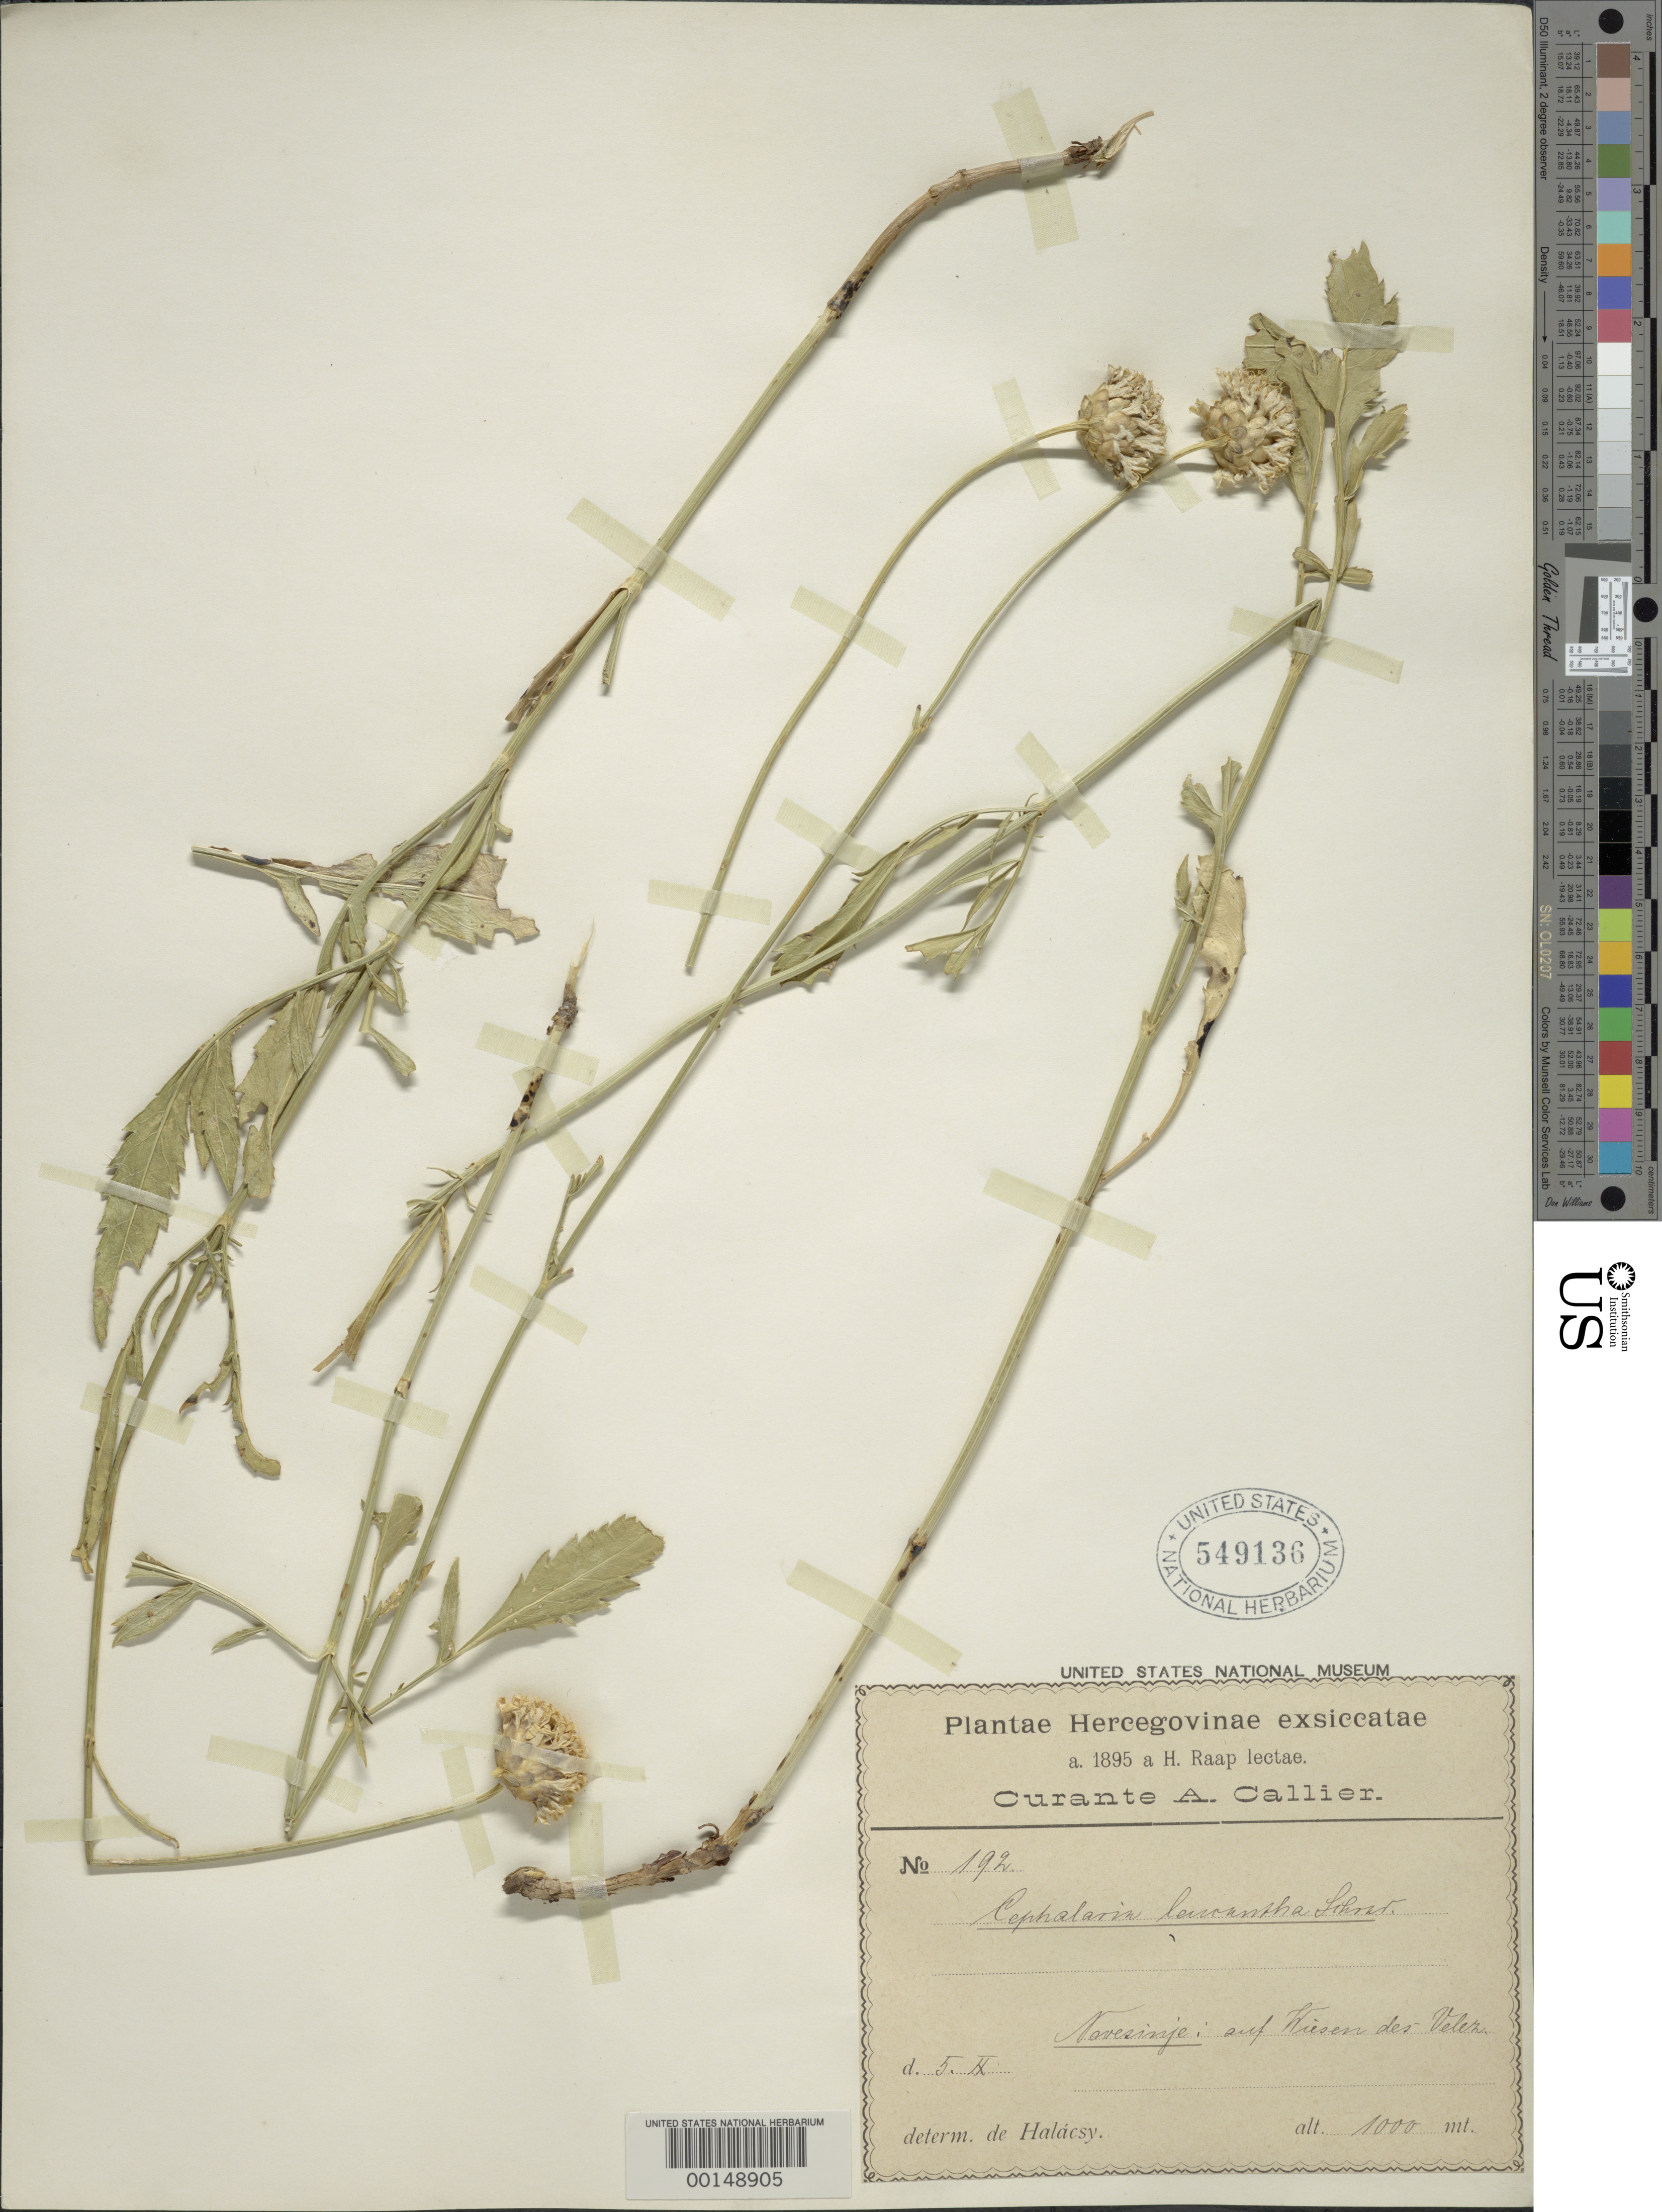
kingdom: Plantae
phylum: Tracheophyta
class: Magnoliopsida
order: Dipsacales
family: Caprifoliaceae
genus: Cephalaria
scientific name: Cephalaria leucantha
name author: Schrad.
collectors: C. A. Callier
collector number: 192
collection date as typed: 05 Feb 1895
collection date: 1895-02-05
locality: Novesinje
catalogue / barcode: US 549136